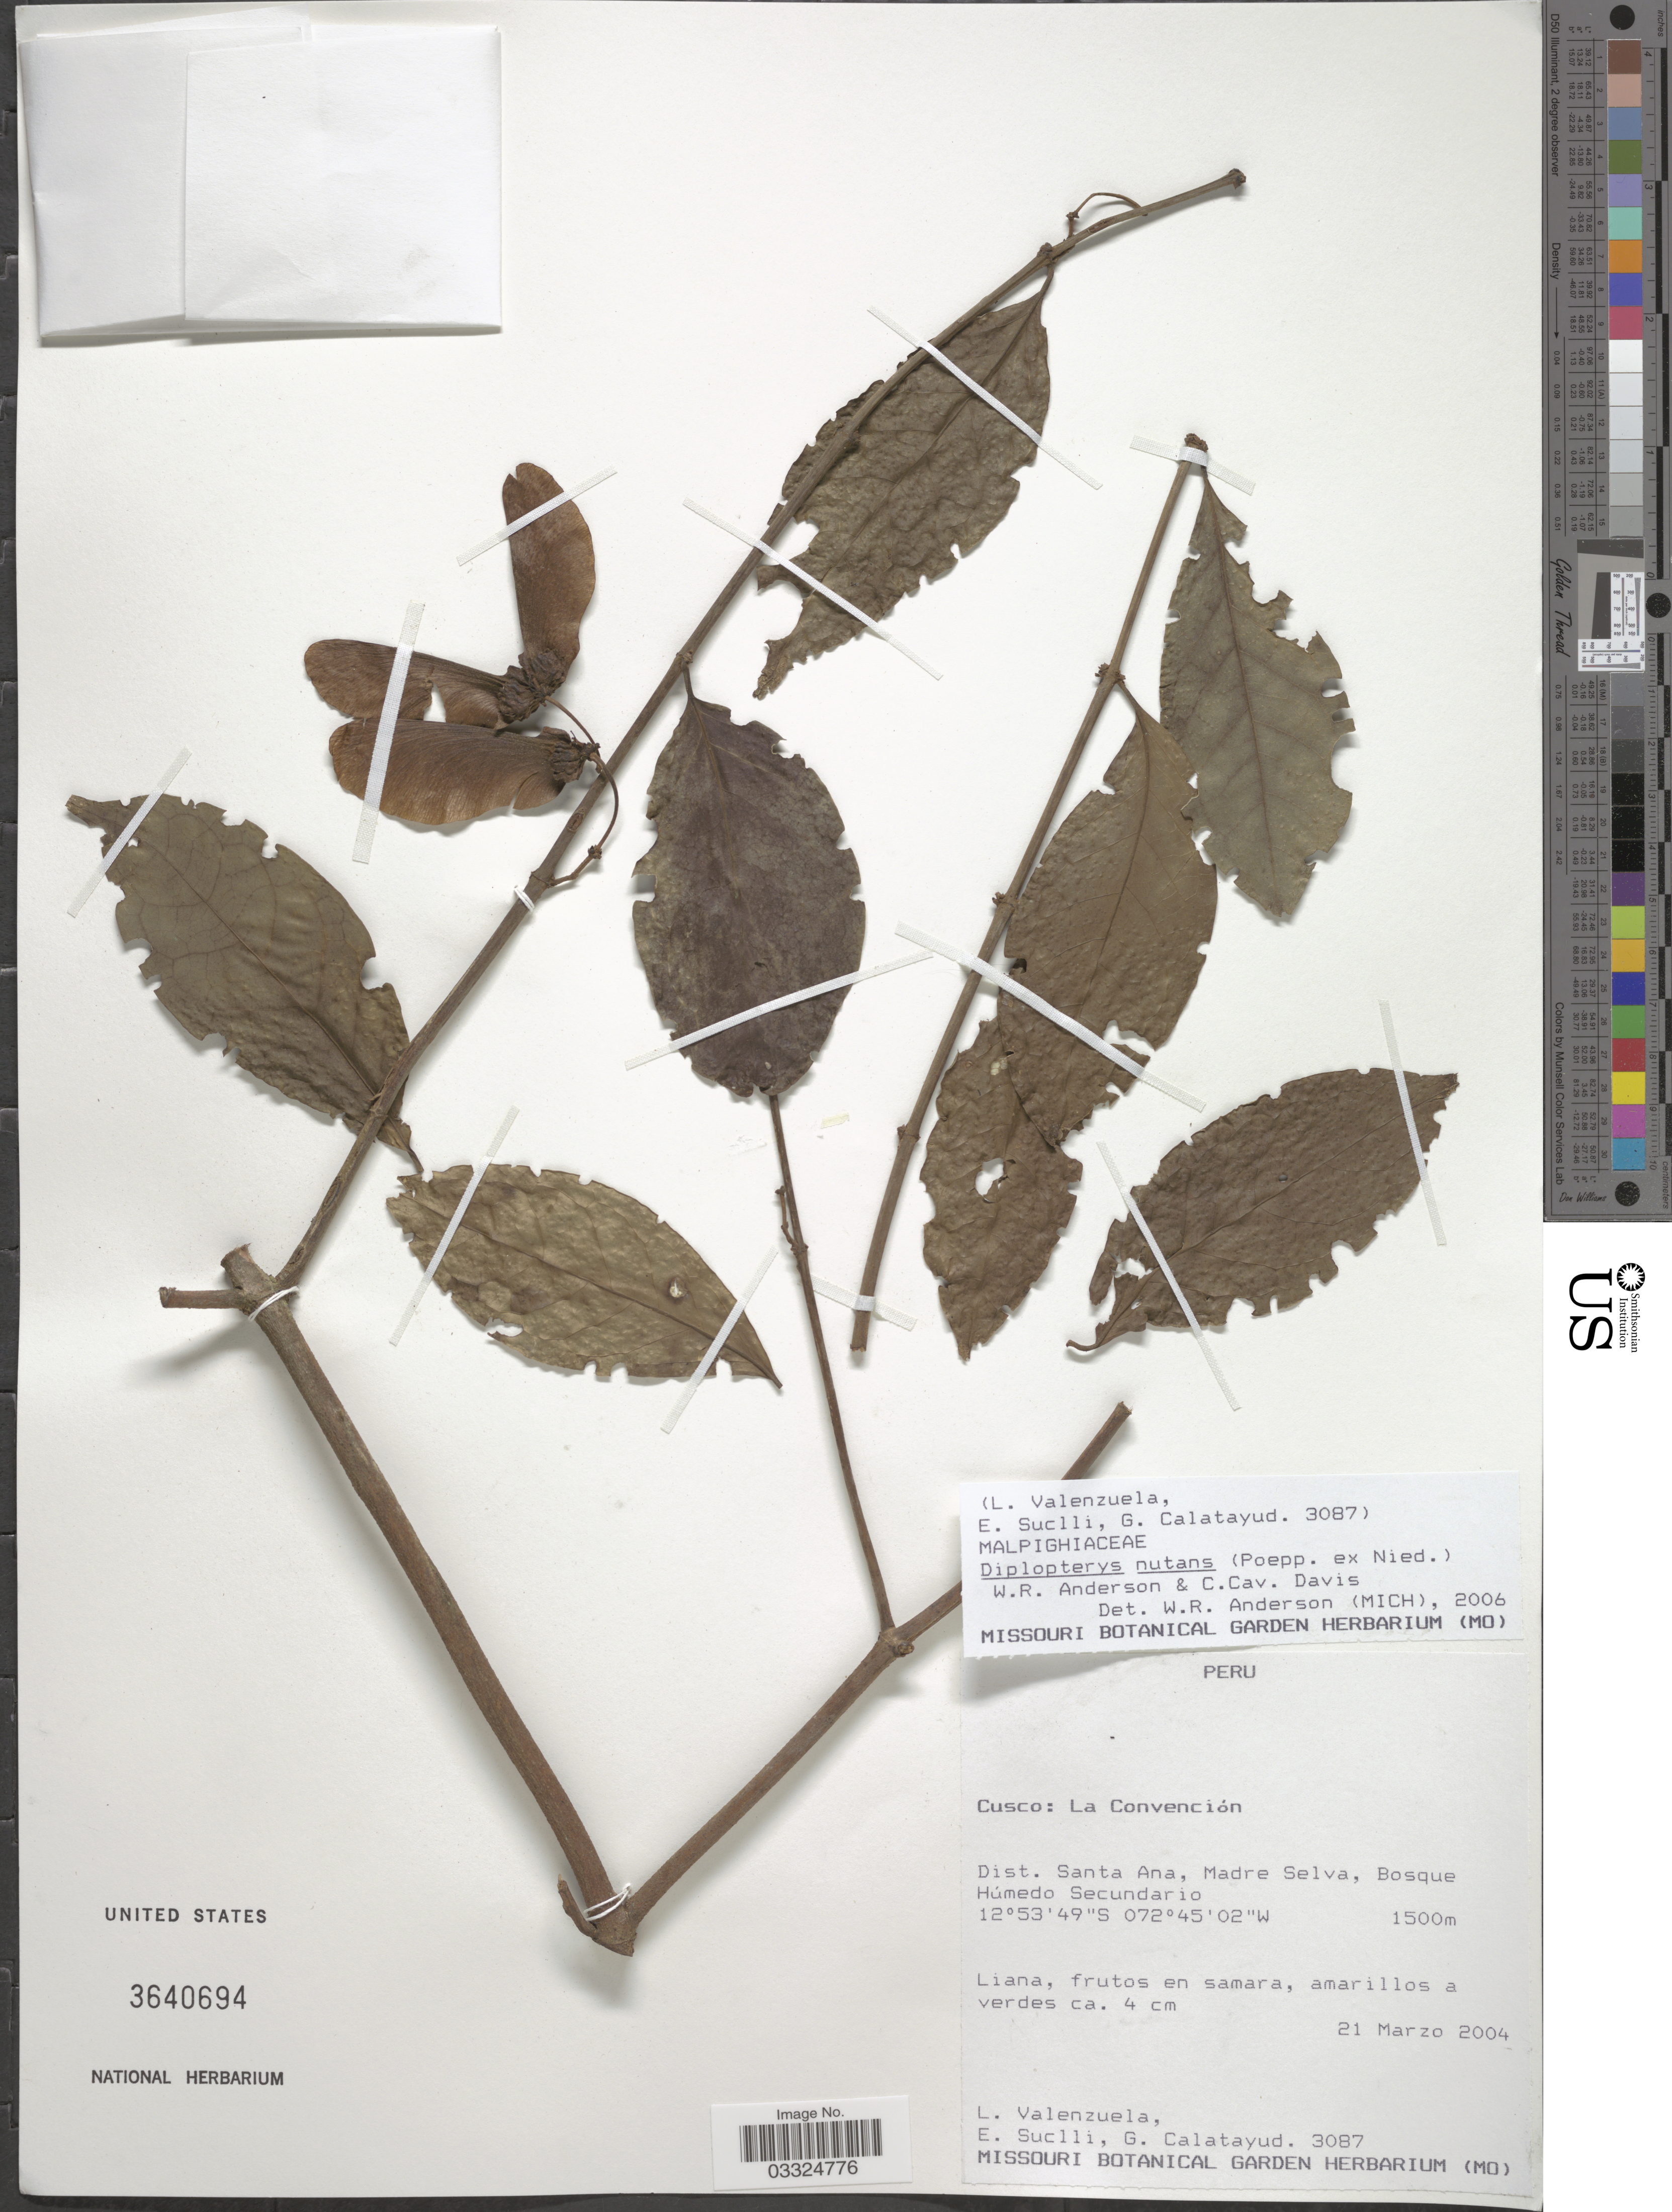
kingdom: Plantae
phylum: Tracheophyta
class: Magnoliopsida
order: Malpighiales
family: Malpighiaceae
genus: Diplopterys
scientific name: Diplopterys nutans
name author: (Poepp. ex Nied.) W.R. Anderson & C. Davis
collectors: L. Valenzuela, E. Suclli & G. Calatayud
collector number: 3087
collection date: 2004-03-21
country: Peru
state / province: Cusco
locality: La Convención. Dist. Santa Ana, Madre Selva.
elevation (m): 1500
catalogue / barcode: US 3640694